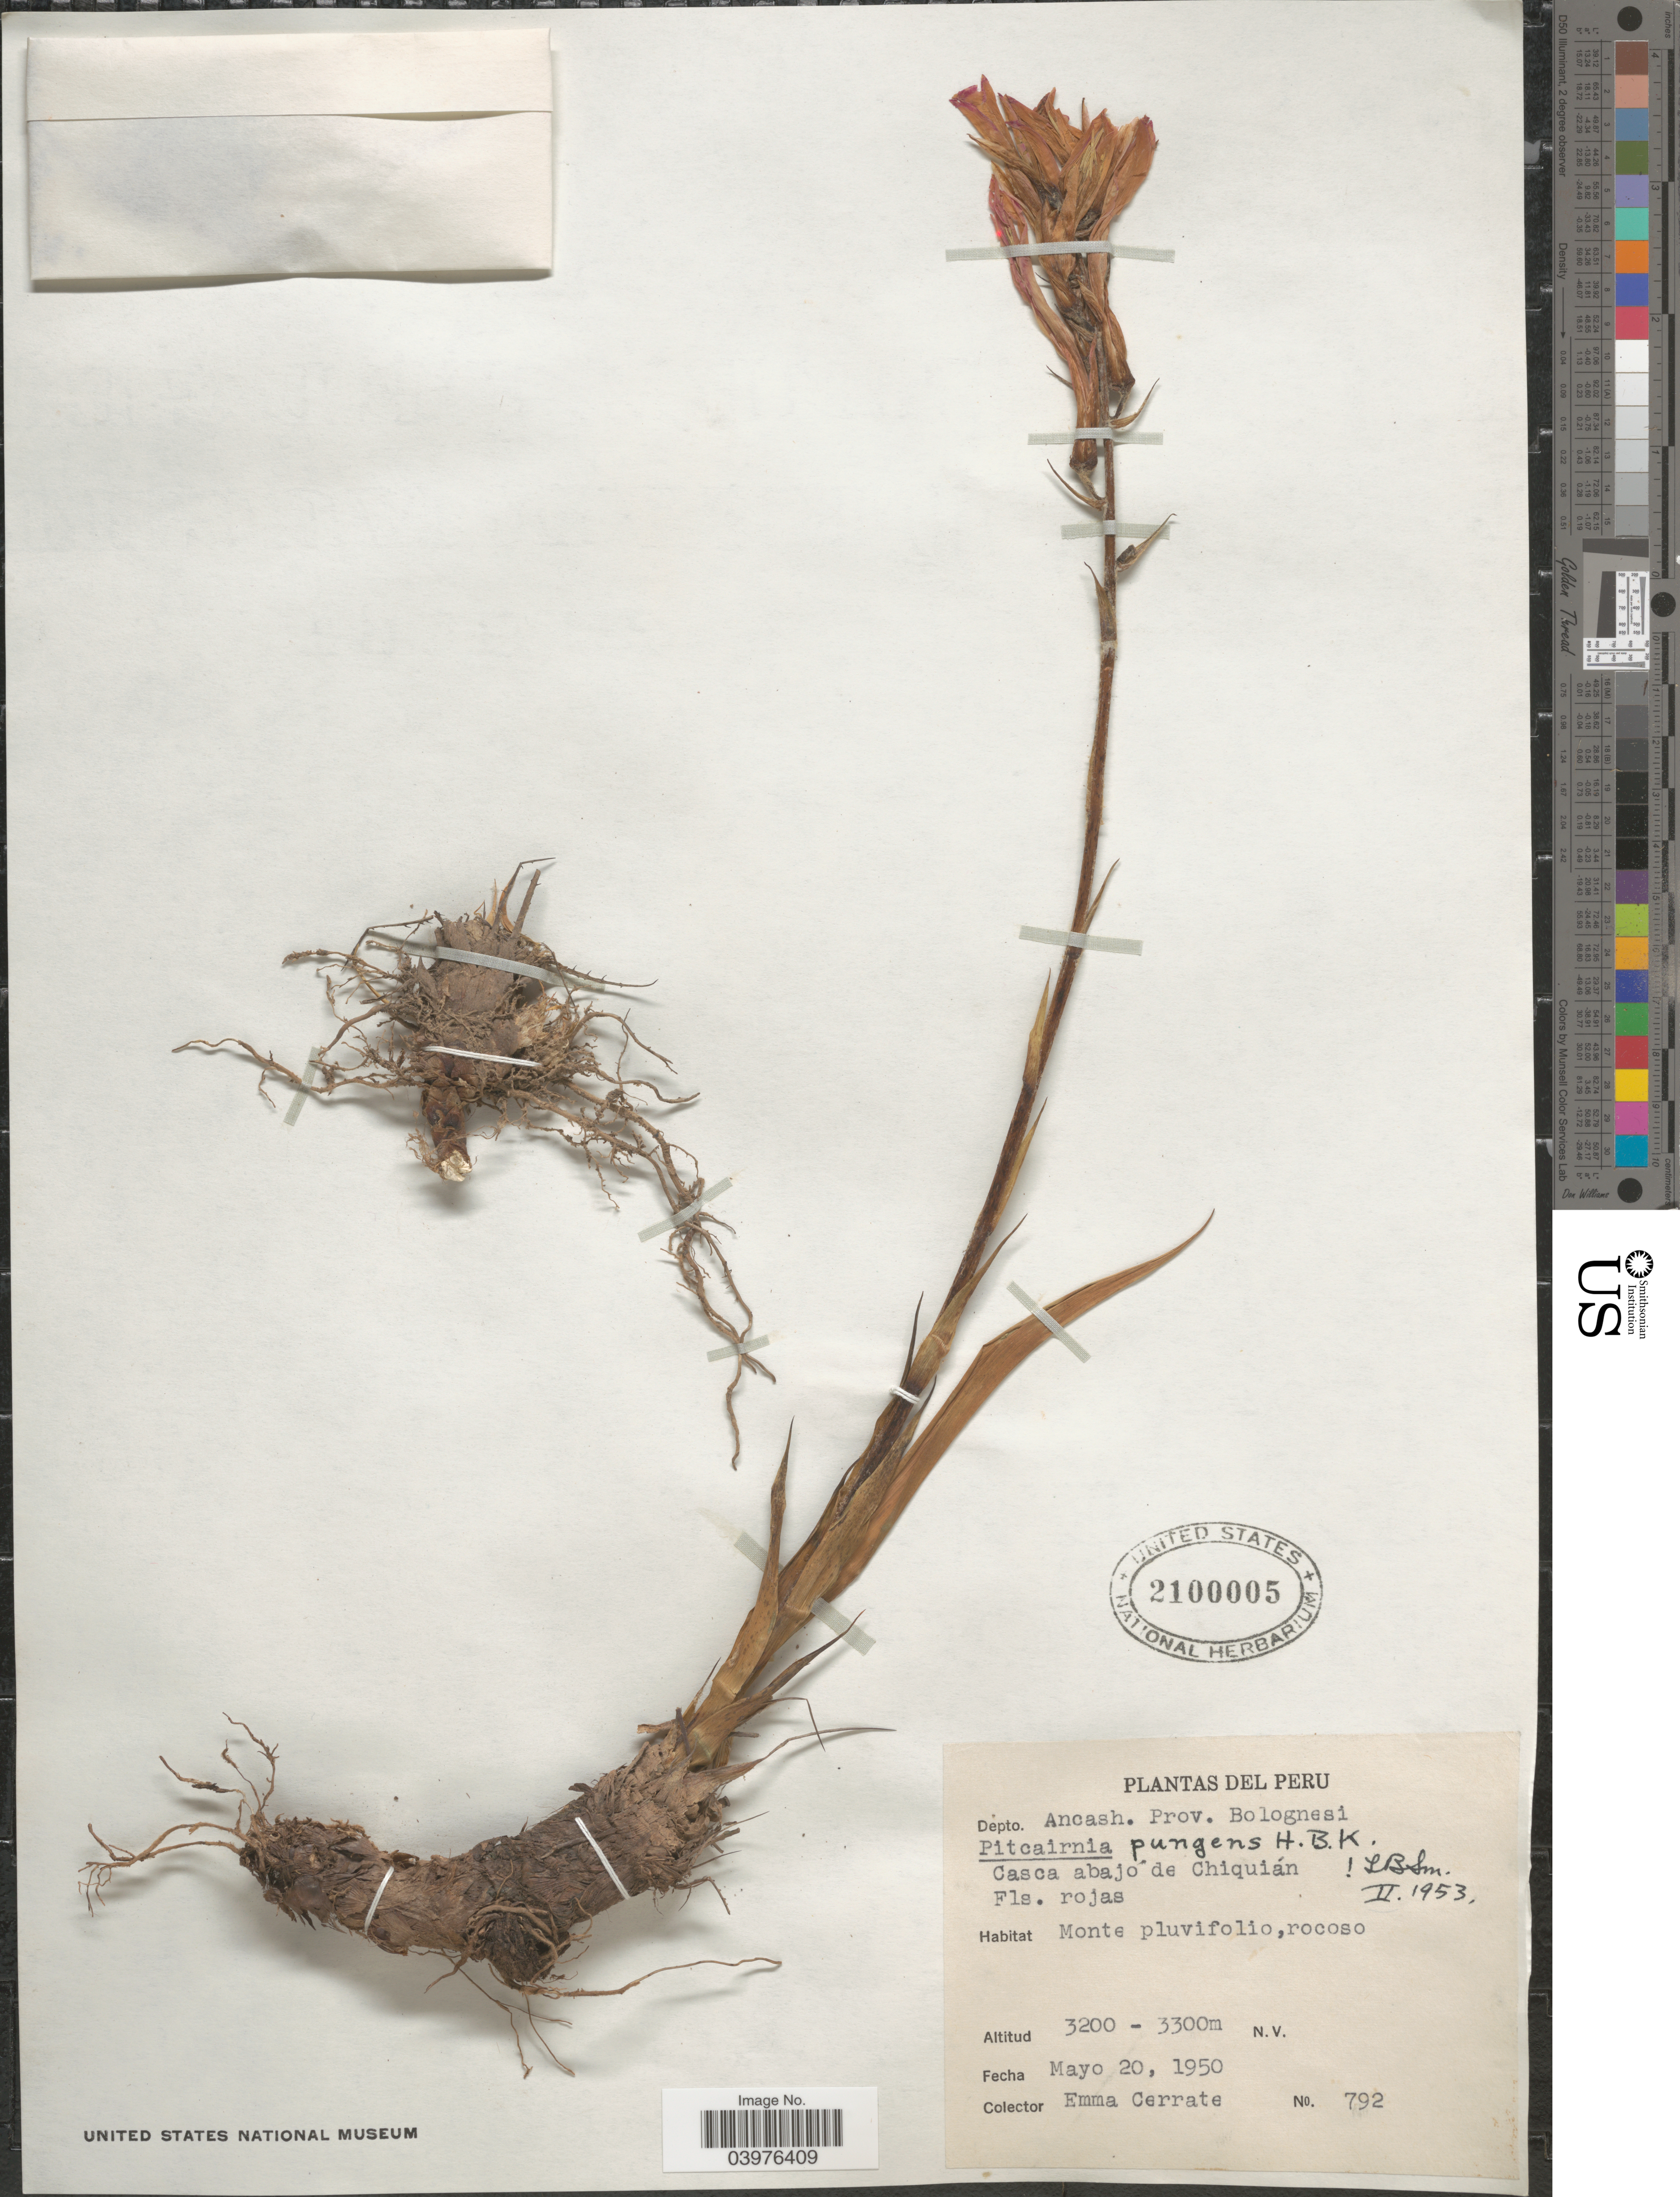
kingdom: Plantae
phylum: Tracheophyta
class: Liliopsida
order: Poales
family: Bromeliaceae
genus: Pitcairnia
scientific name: Pitcairnia pungens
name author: Kunth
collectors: E. Cerrate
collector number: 792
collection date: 1950-05-20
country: Peru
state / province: Ancash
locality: Depto. Ancash. Prov. Bolognesi. Casca abajo de Chiquián.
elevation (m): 3200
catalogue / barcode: US 2100005